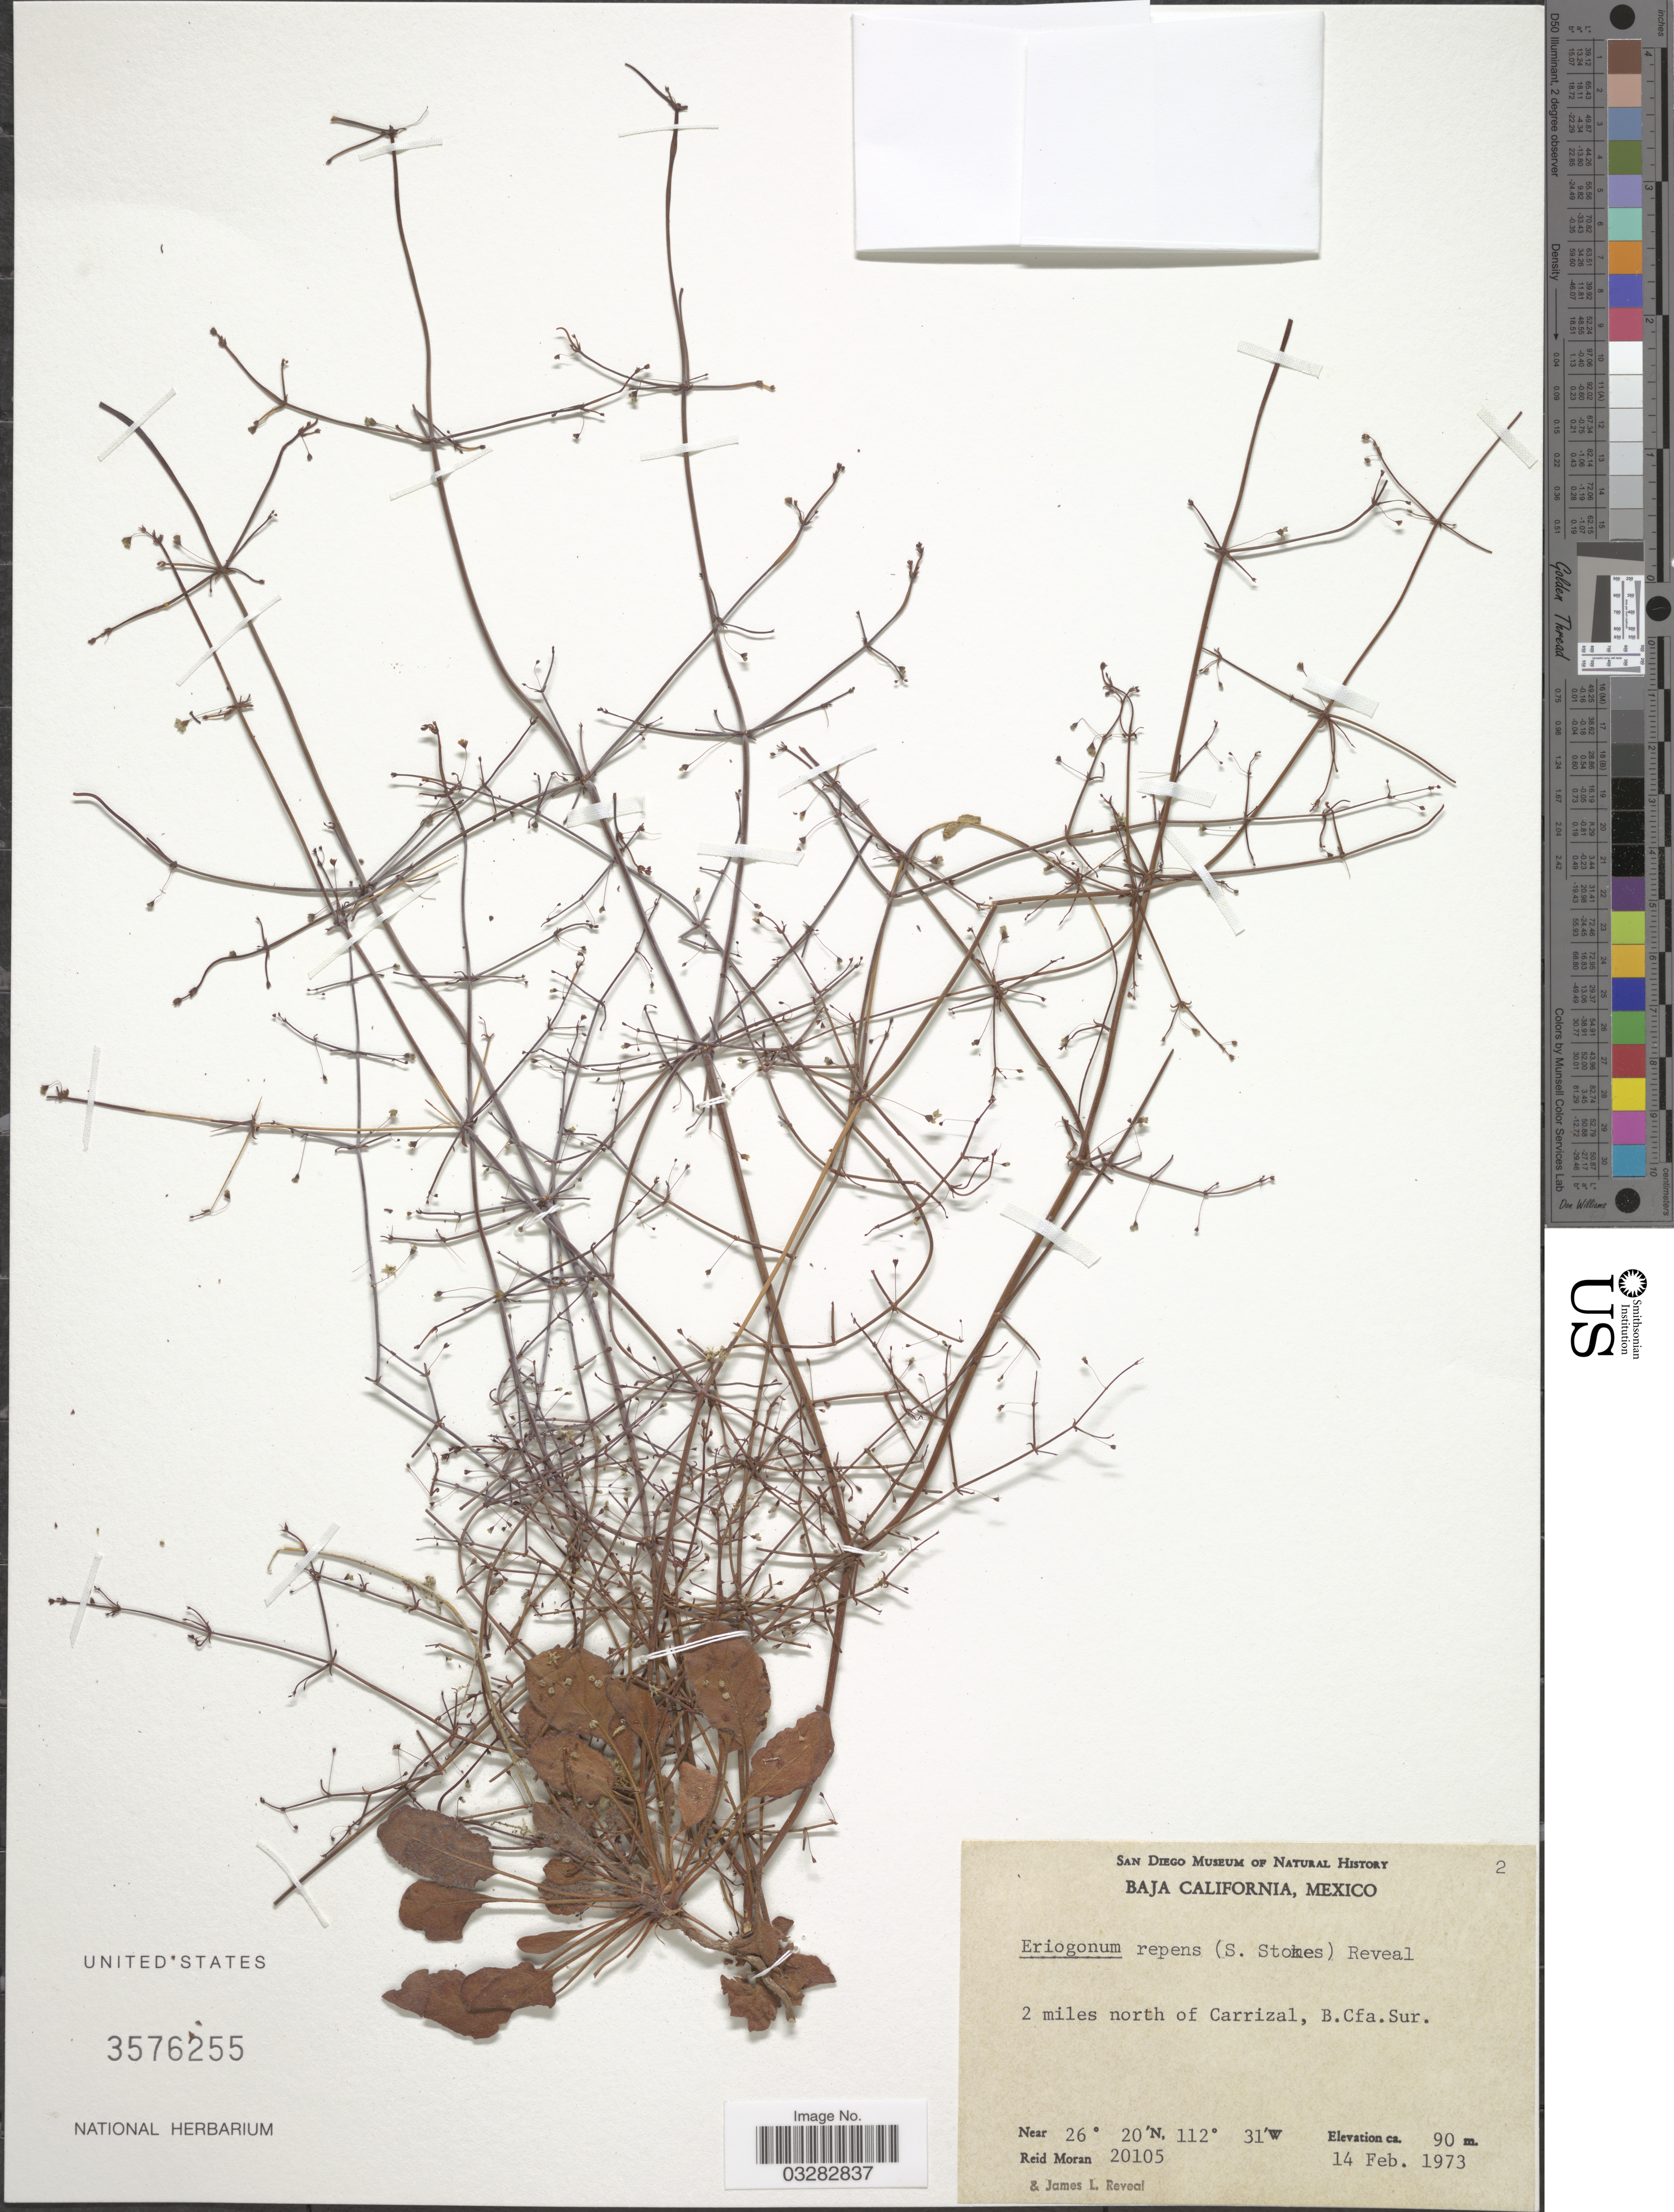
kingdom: Plantae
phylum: Tracheophyta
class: Magnoliopsida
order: Caryophyllales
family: Polygonaceae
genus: Eriogonum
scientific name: Eriogonum repens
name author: (S. Stokes) Reveal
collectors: R. V. Moran & J. L. Reveal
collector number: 20105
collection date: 1973-02-14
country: Mexico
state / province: Baja California Sur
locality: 2 miles north of Carrizal.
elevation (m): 90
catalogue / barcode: US 3576255